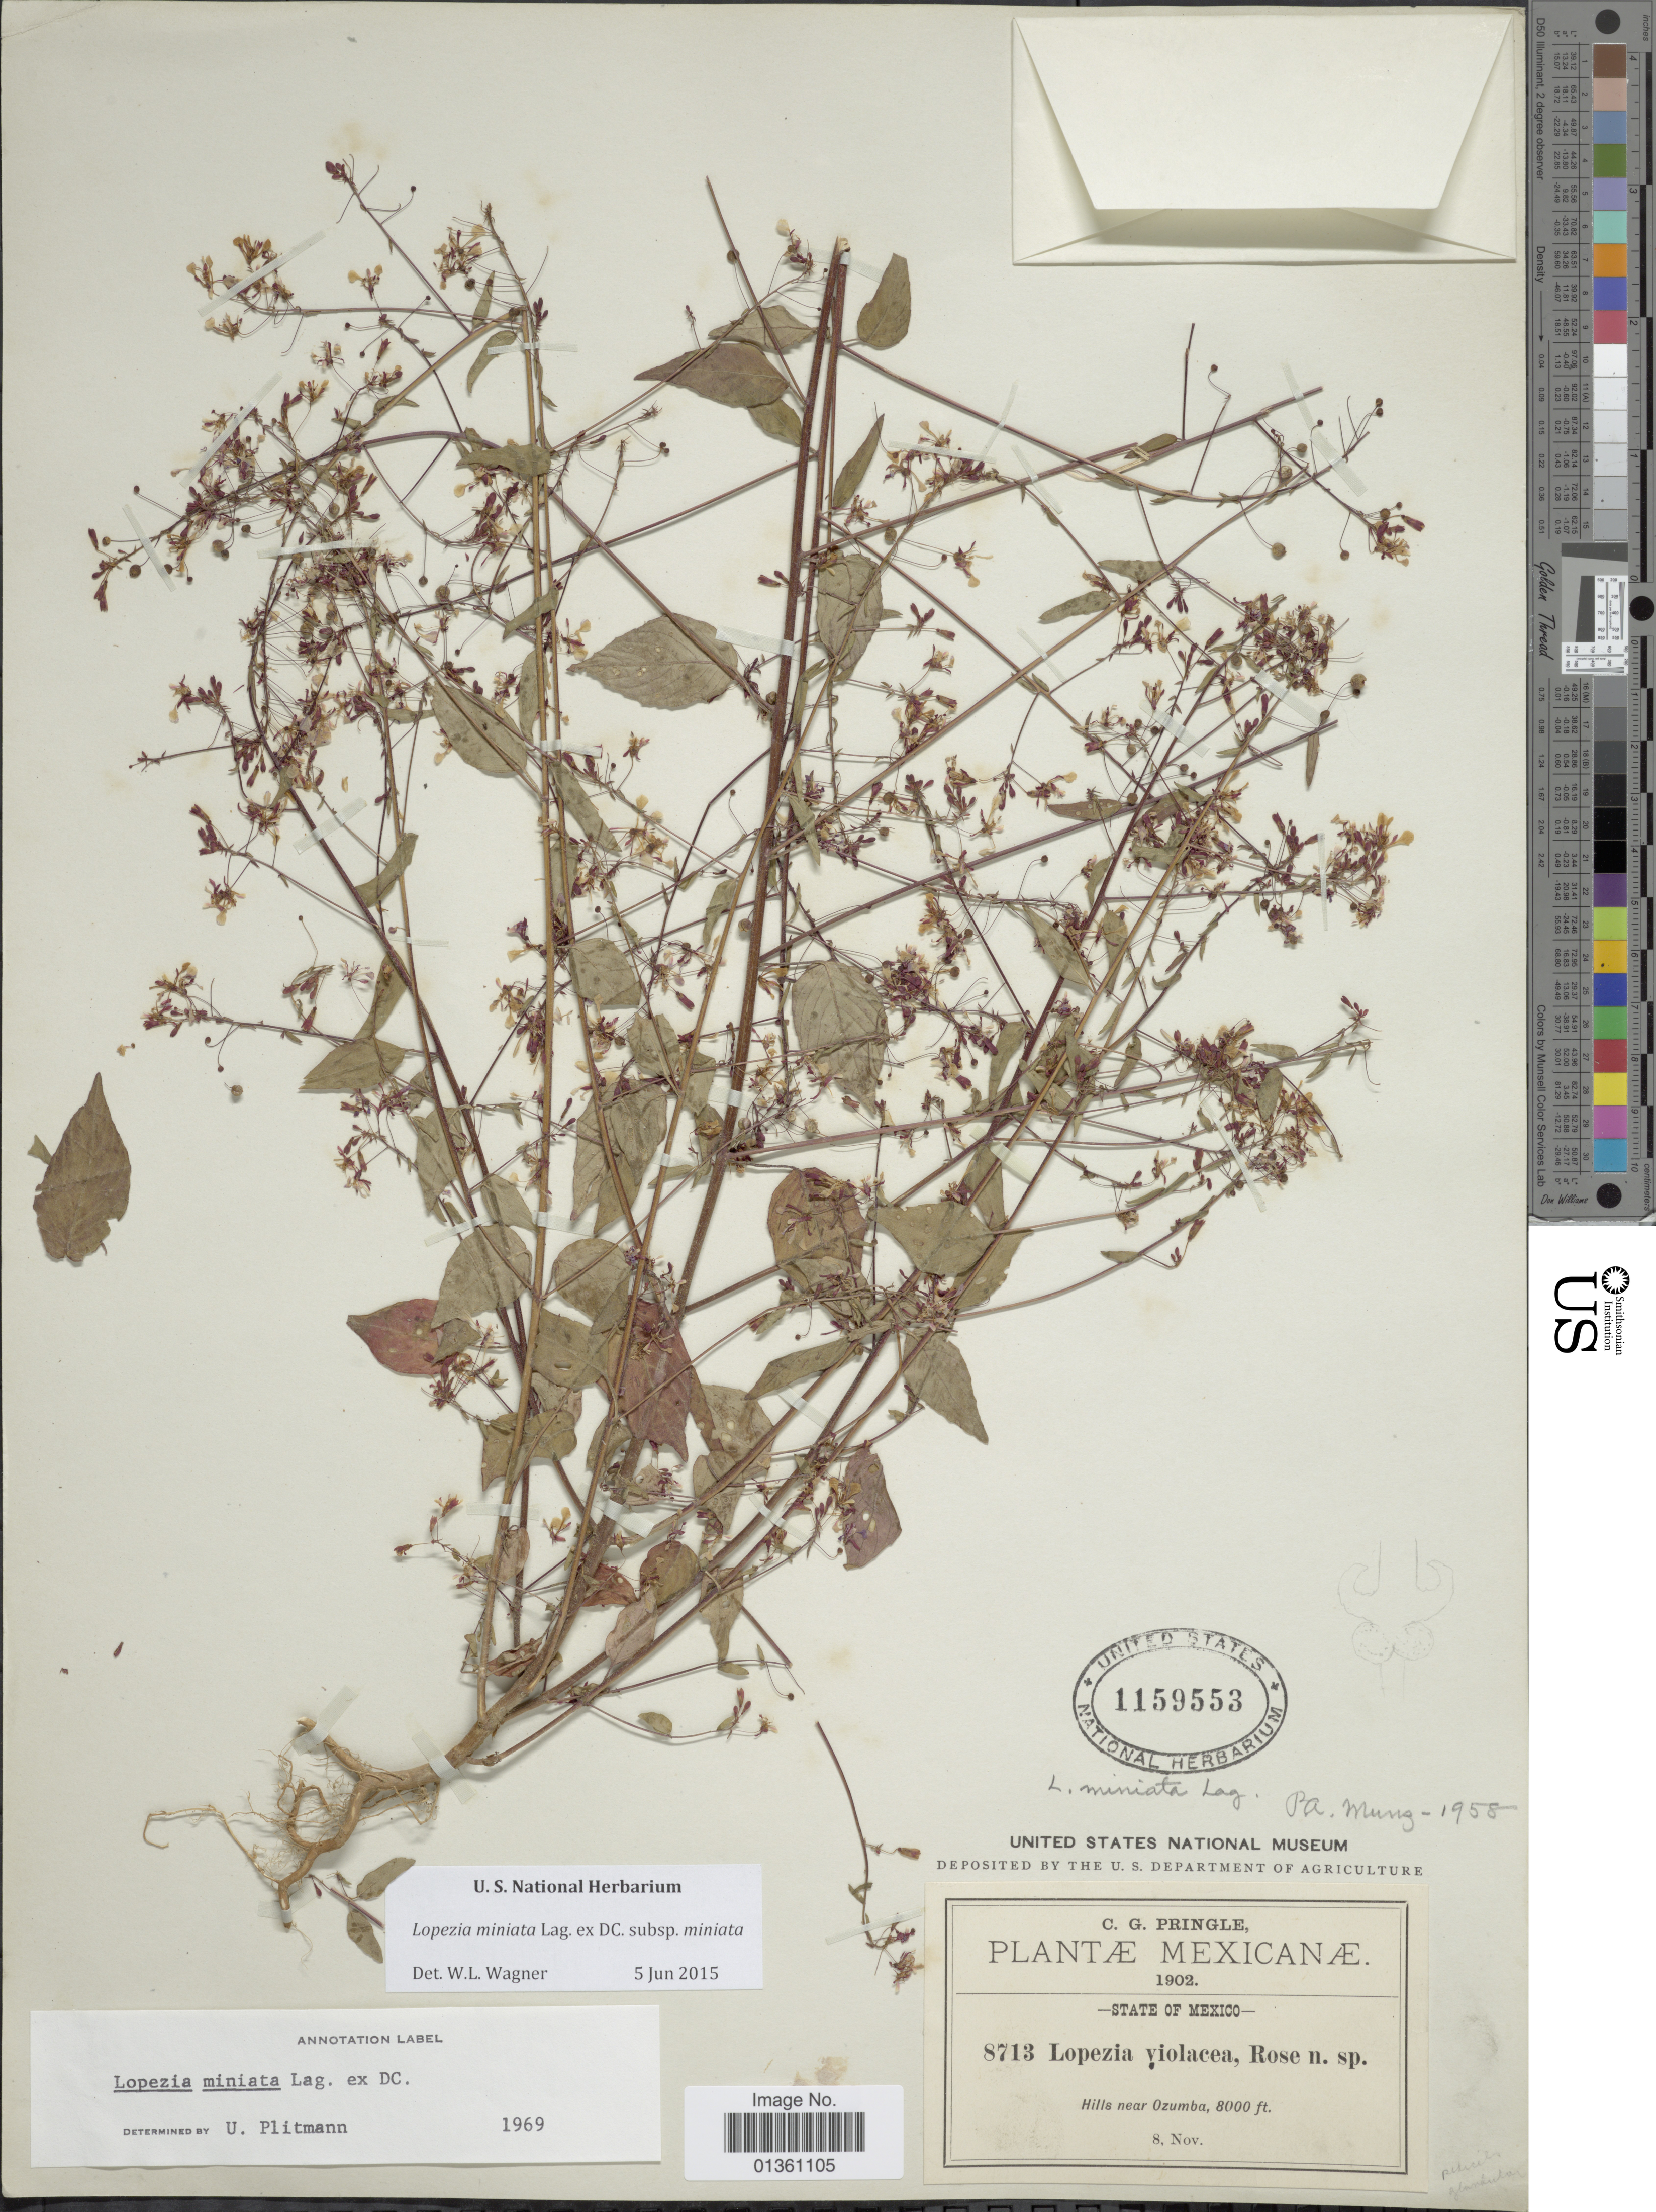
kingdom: Plantae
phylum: Tracheophyta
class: Magnoliopsida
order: Myrtales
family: Onagraceae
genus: Lopezia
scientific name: Lopezia miniata subsp. miniata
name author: Lag. ex DC.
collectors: C. G. Pringle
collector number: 8713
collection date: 1902-11-08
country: Mexico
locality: State of Mexico, Hills near Ozumba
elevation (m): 2438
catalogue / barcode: US 1159553